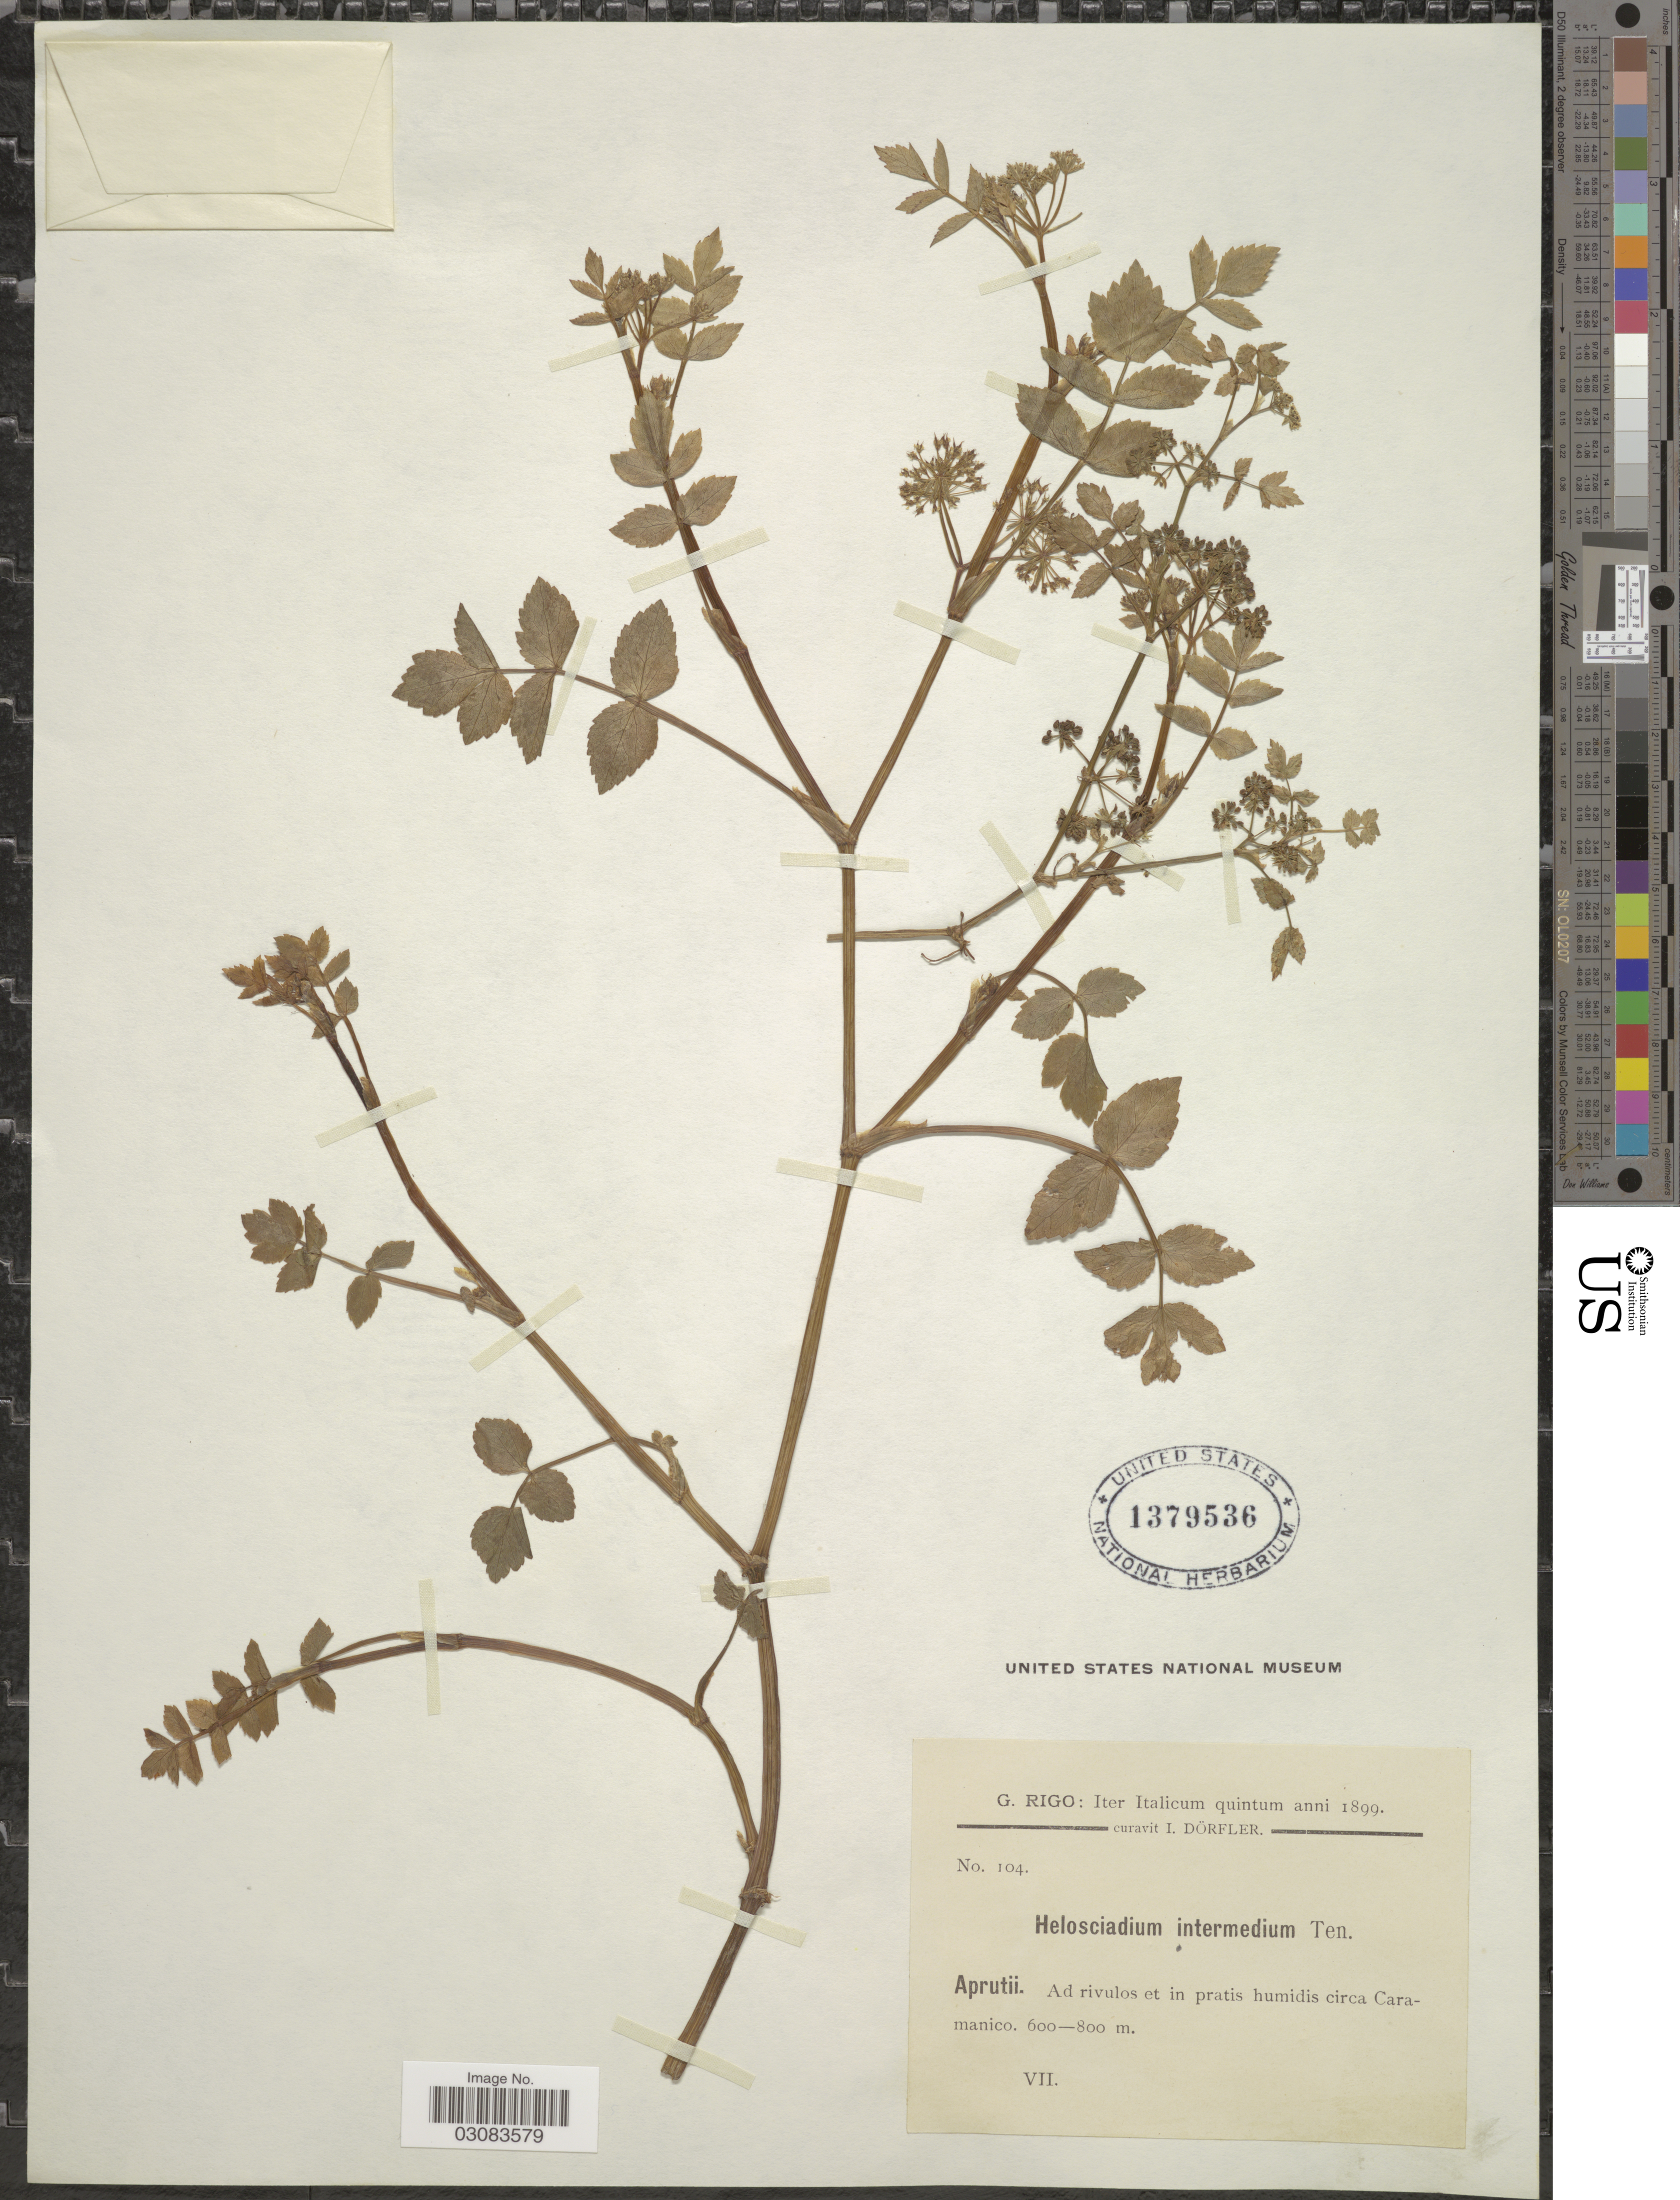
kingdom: Plantae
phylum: Tracheophyta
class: Magnoliopsida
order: Apiales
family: Apiaceae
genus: Helosciadium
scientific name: Helosciadium intermedium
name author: Ten. ex Nyman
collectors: G. Rigo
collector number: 104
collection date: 1899-07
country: Italy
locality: Aprutii. Ad rivulos et in pratis humidis circa Caramanico.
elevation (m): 600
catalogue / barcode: US 1379536